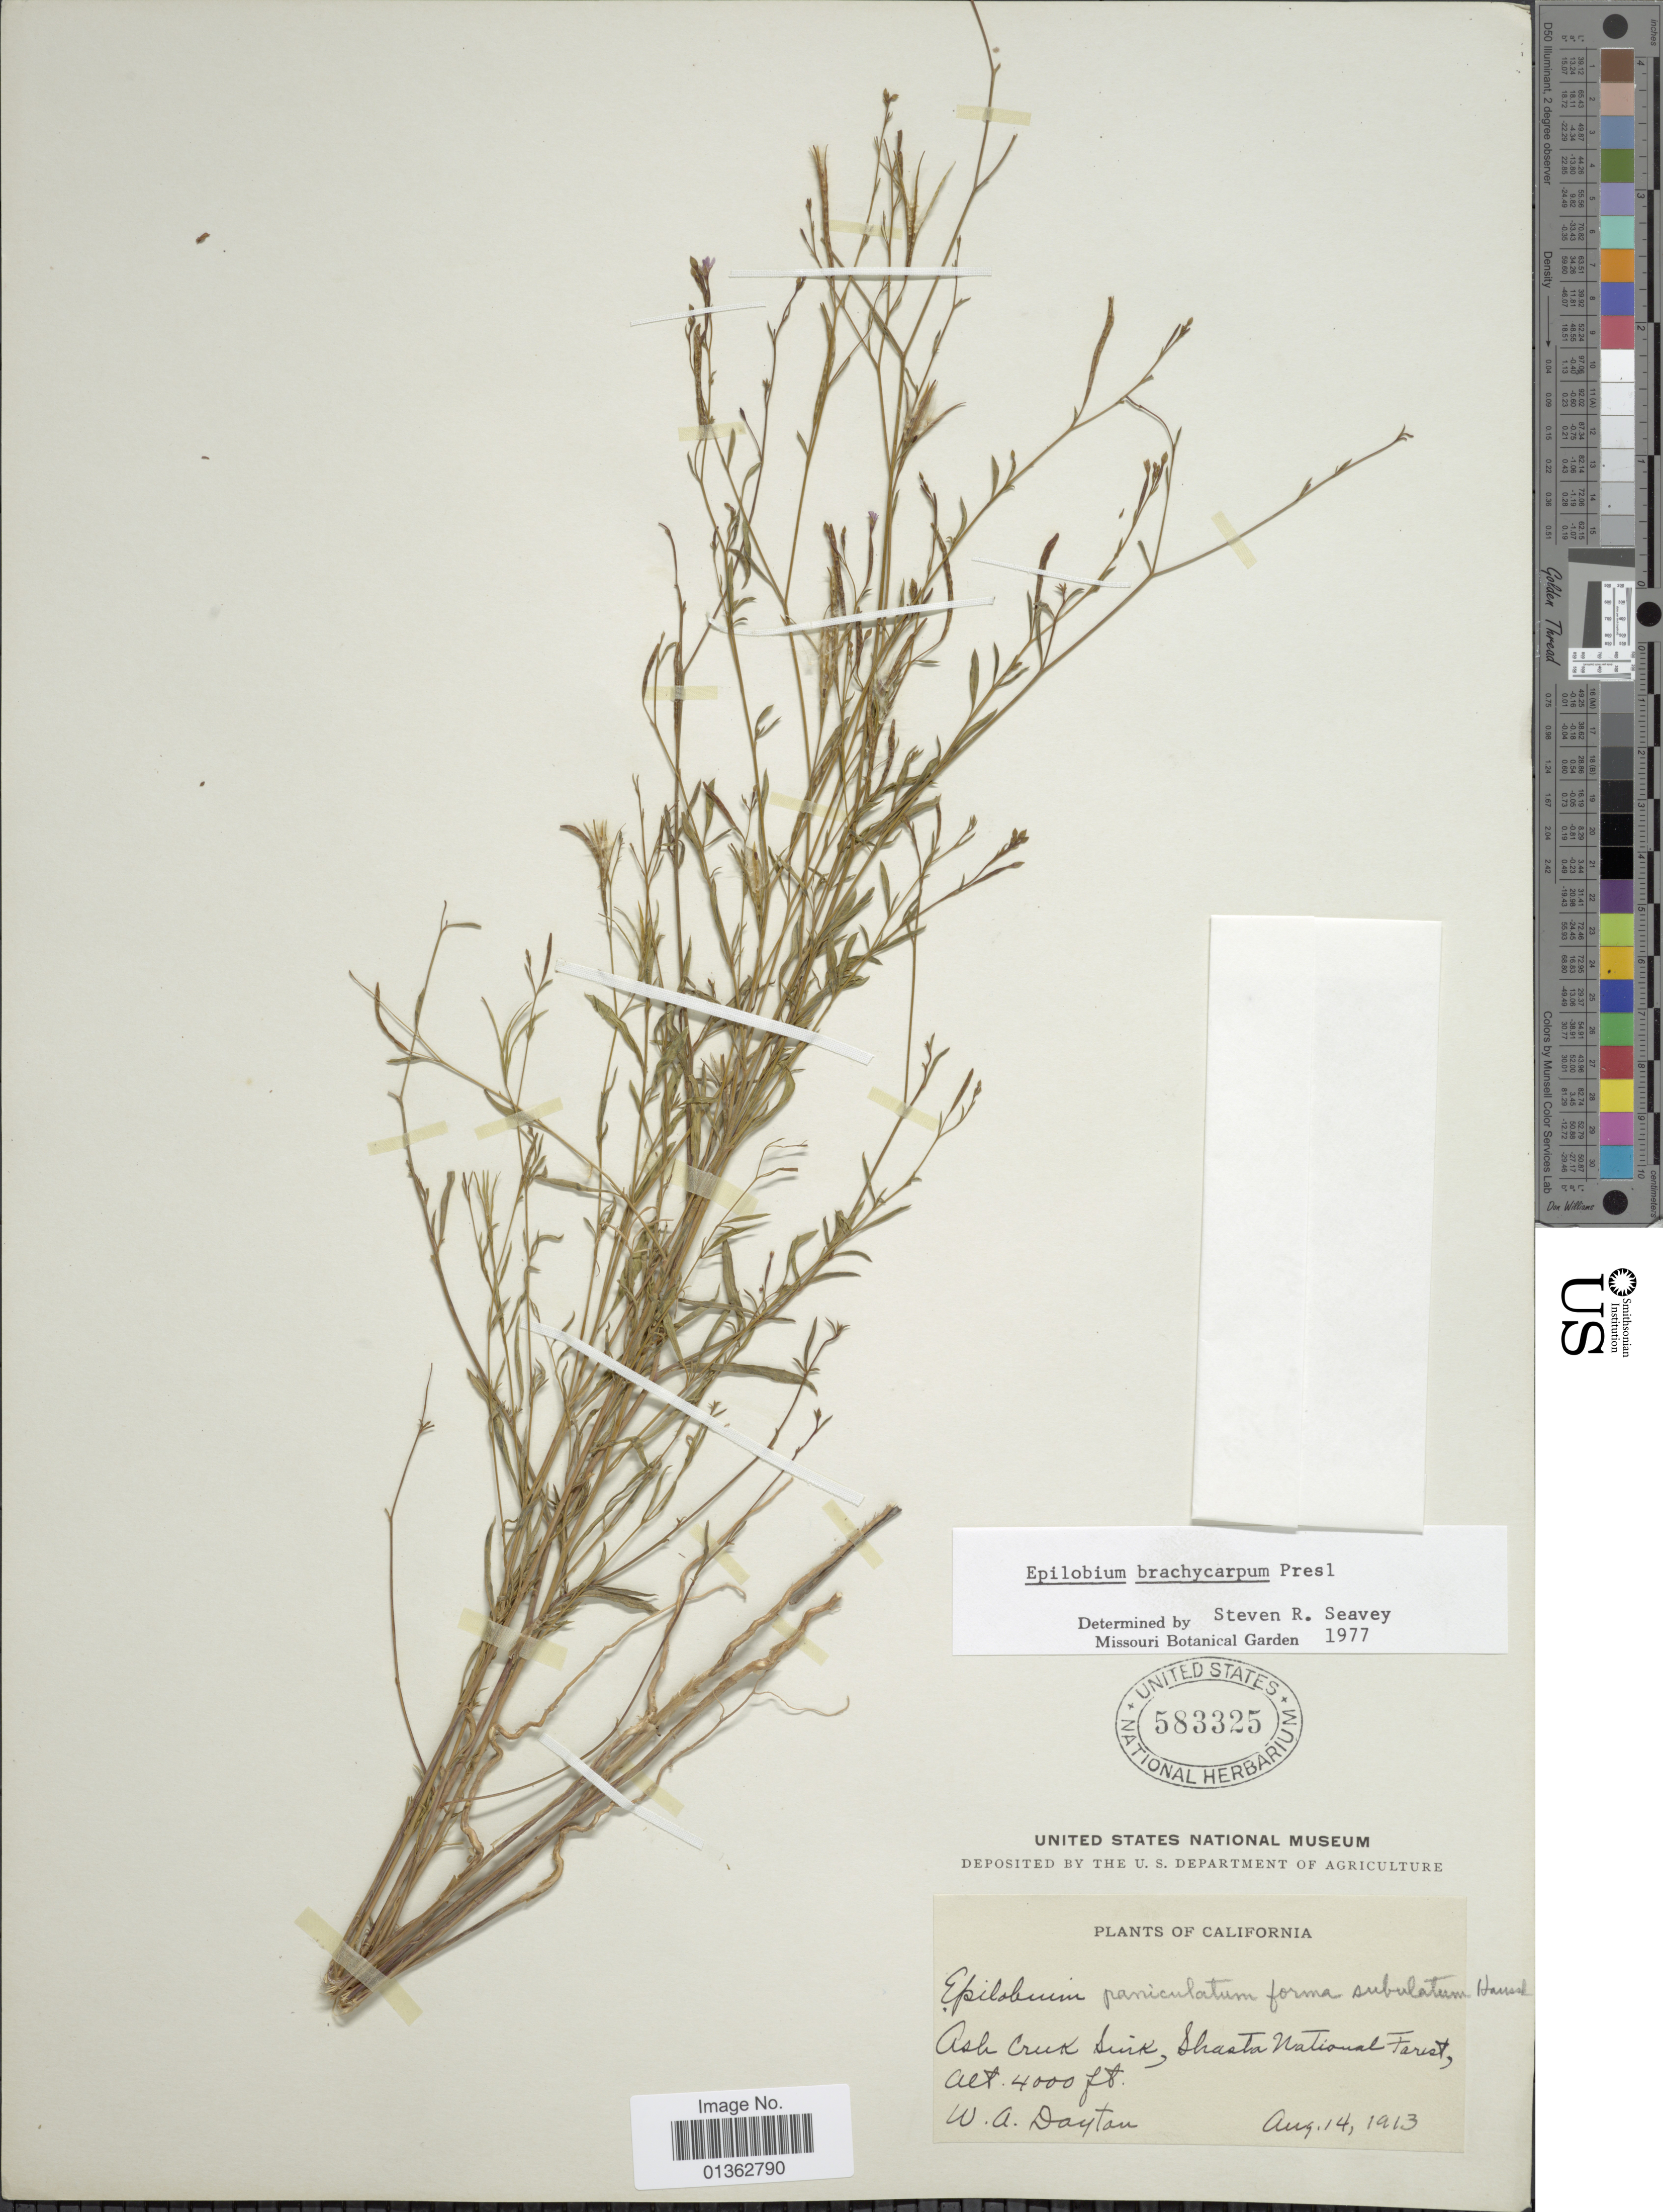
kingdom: Plantae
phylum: Tracheophyta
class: Magnoliopsida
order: Myrtales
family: Onagraceae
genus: Epilobium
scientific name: Epilobium brachycarpum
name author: C. Presl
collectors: W. Dayton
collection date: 1913-08-14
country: United States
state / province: California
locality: Ash Creek Sink, Shasta National Forest.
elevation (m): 1219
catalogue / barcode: US 583325